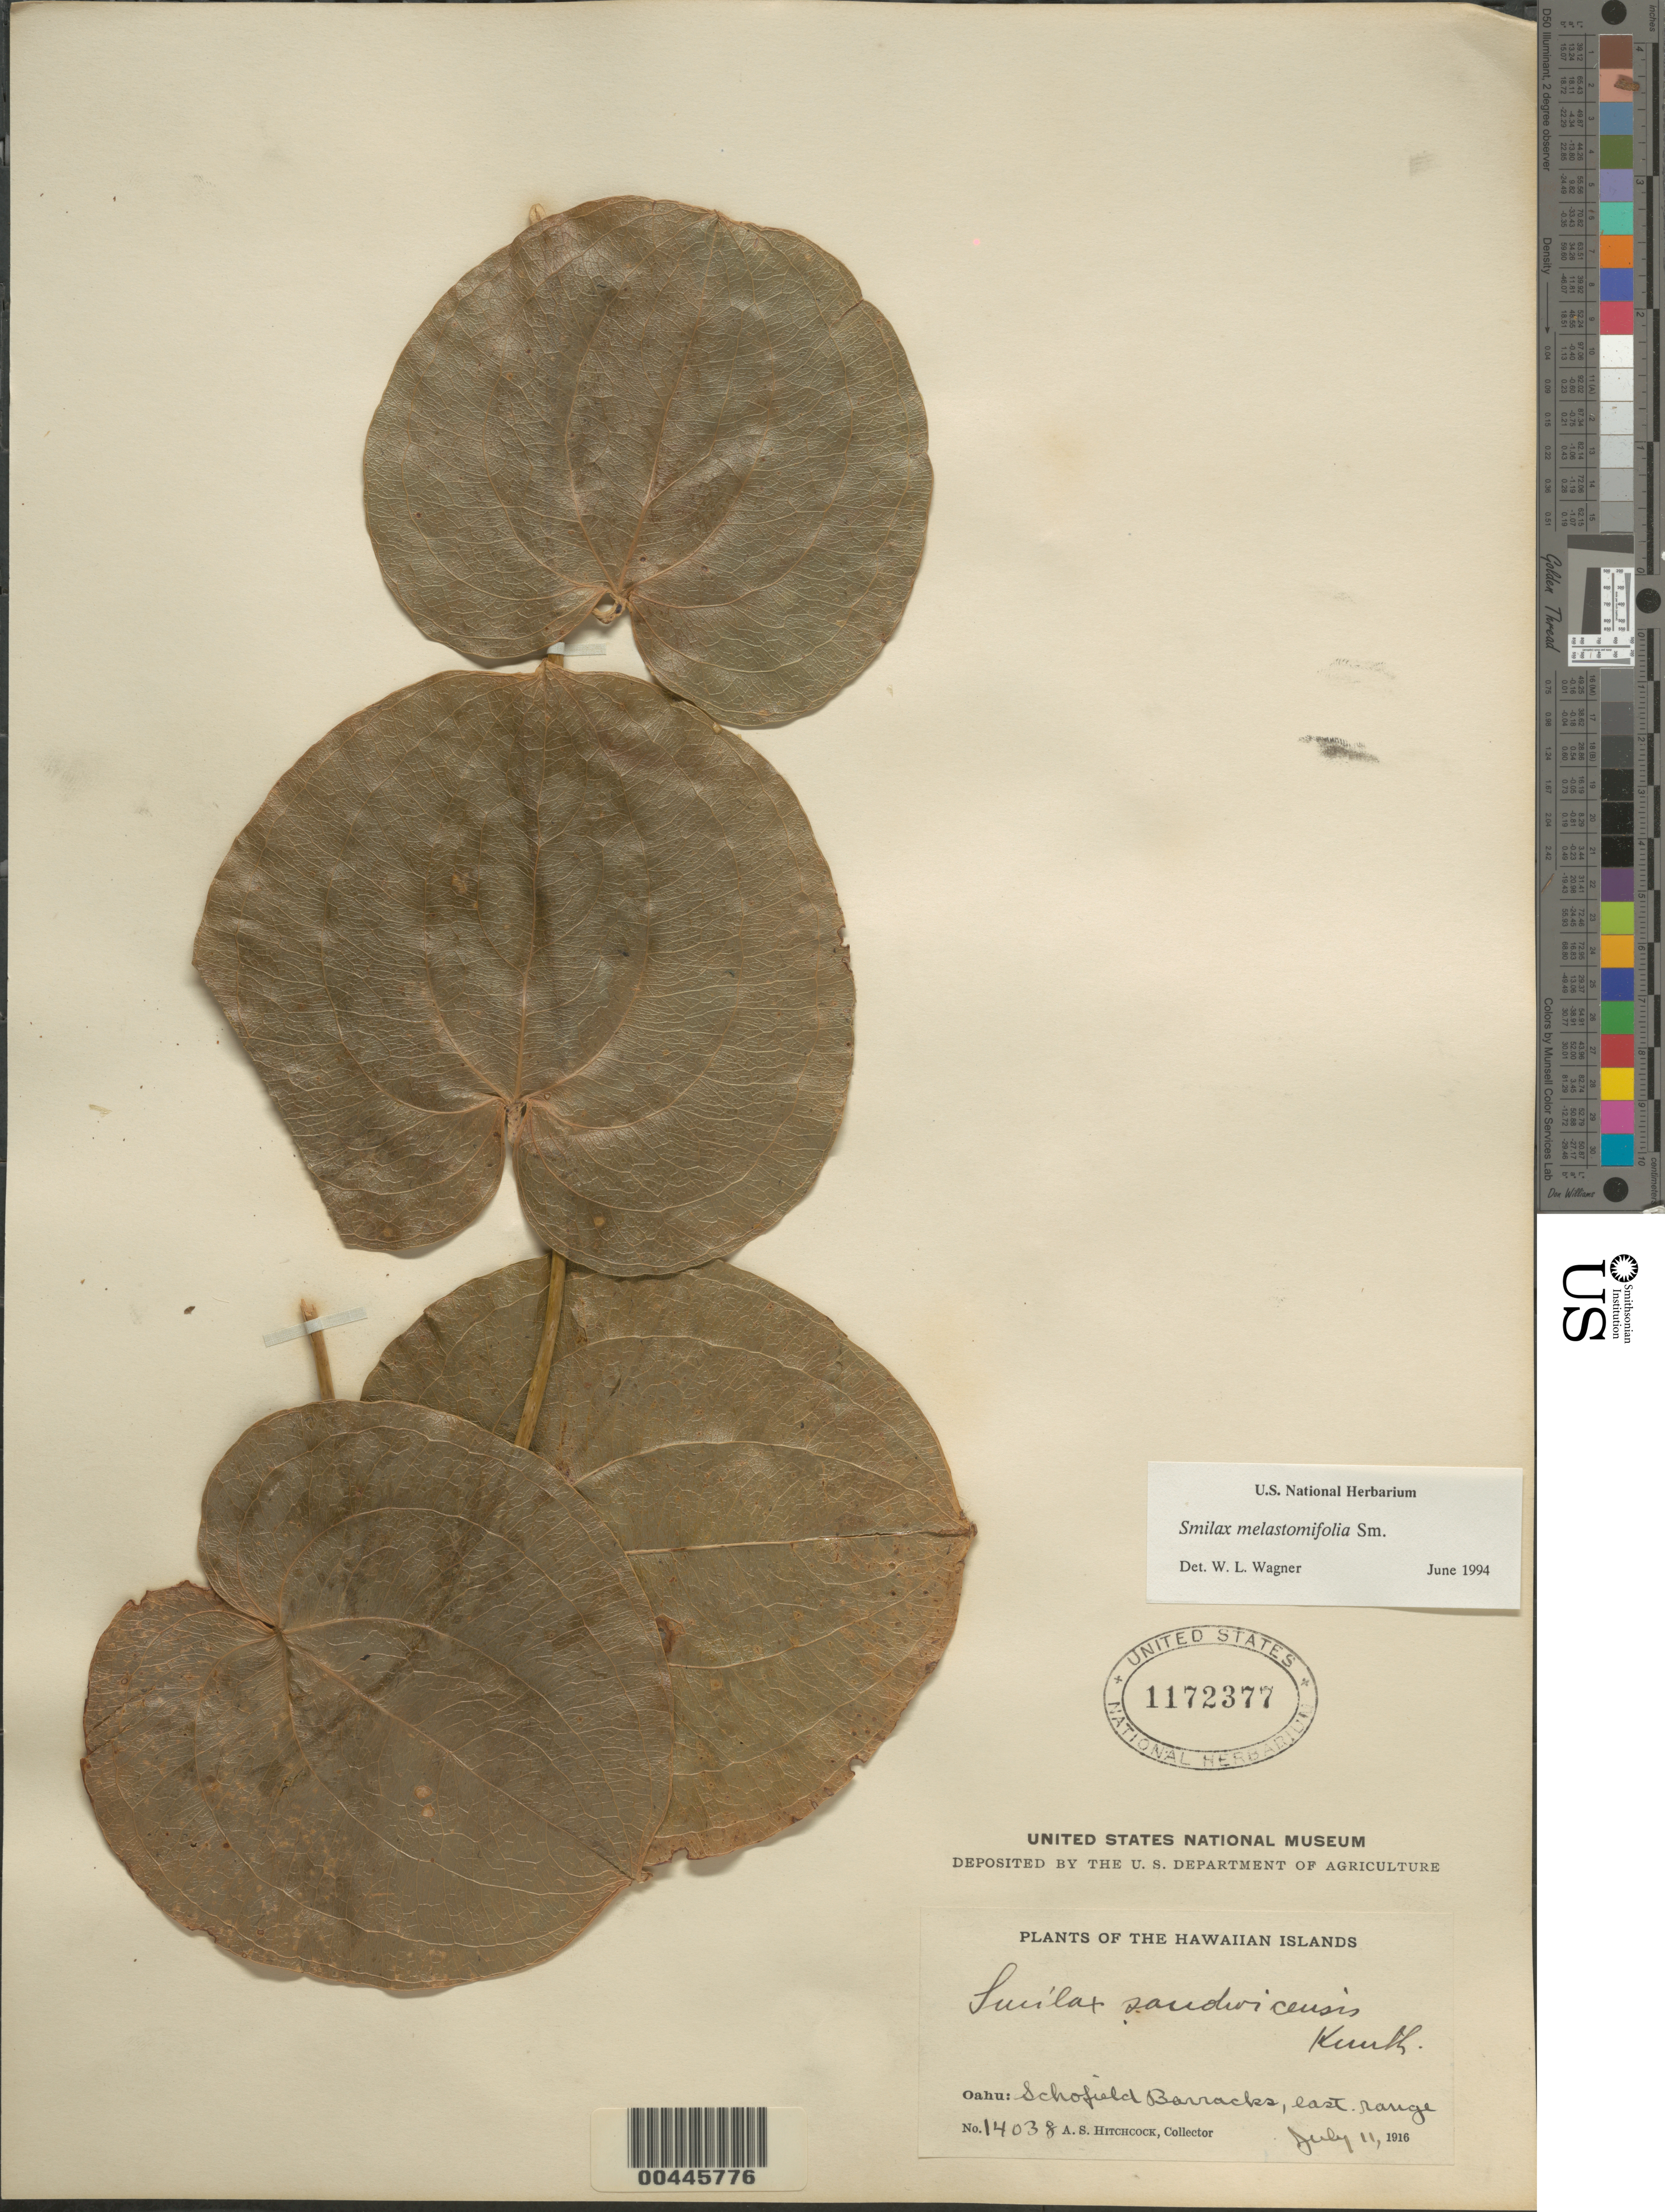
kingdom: Plantae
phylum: Tracheophyta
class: Liliopsida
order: Liliales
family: Smilacaceae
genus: Smilax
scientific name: Smilax melastomifolia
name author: Sm.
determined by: Wagner, W. L., (BOT), Smithsonian Institution - National Museum of Natural History (UNITED STATES)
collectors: A. S. Hitchcock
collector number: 14038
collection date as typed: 11 Jul 1916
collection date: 1916-07-11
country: United States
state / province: Hawaii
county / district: Honolulu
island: Oahu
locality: Schofield Barracks, E range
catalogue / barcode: US 1172377